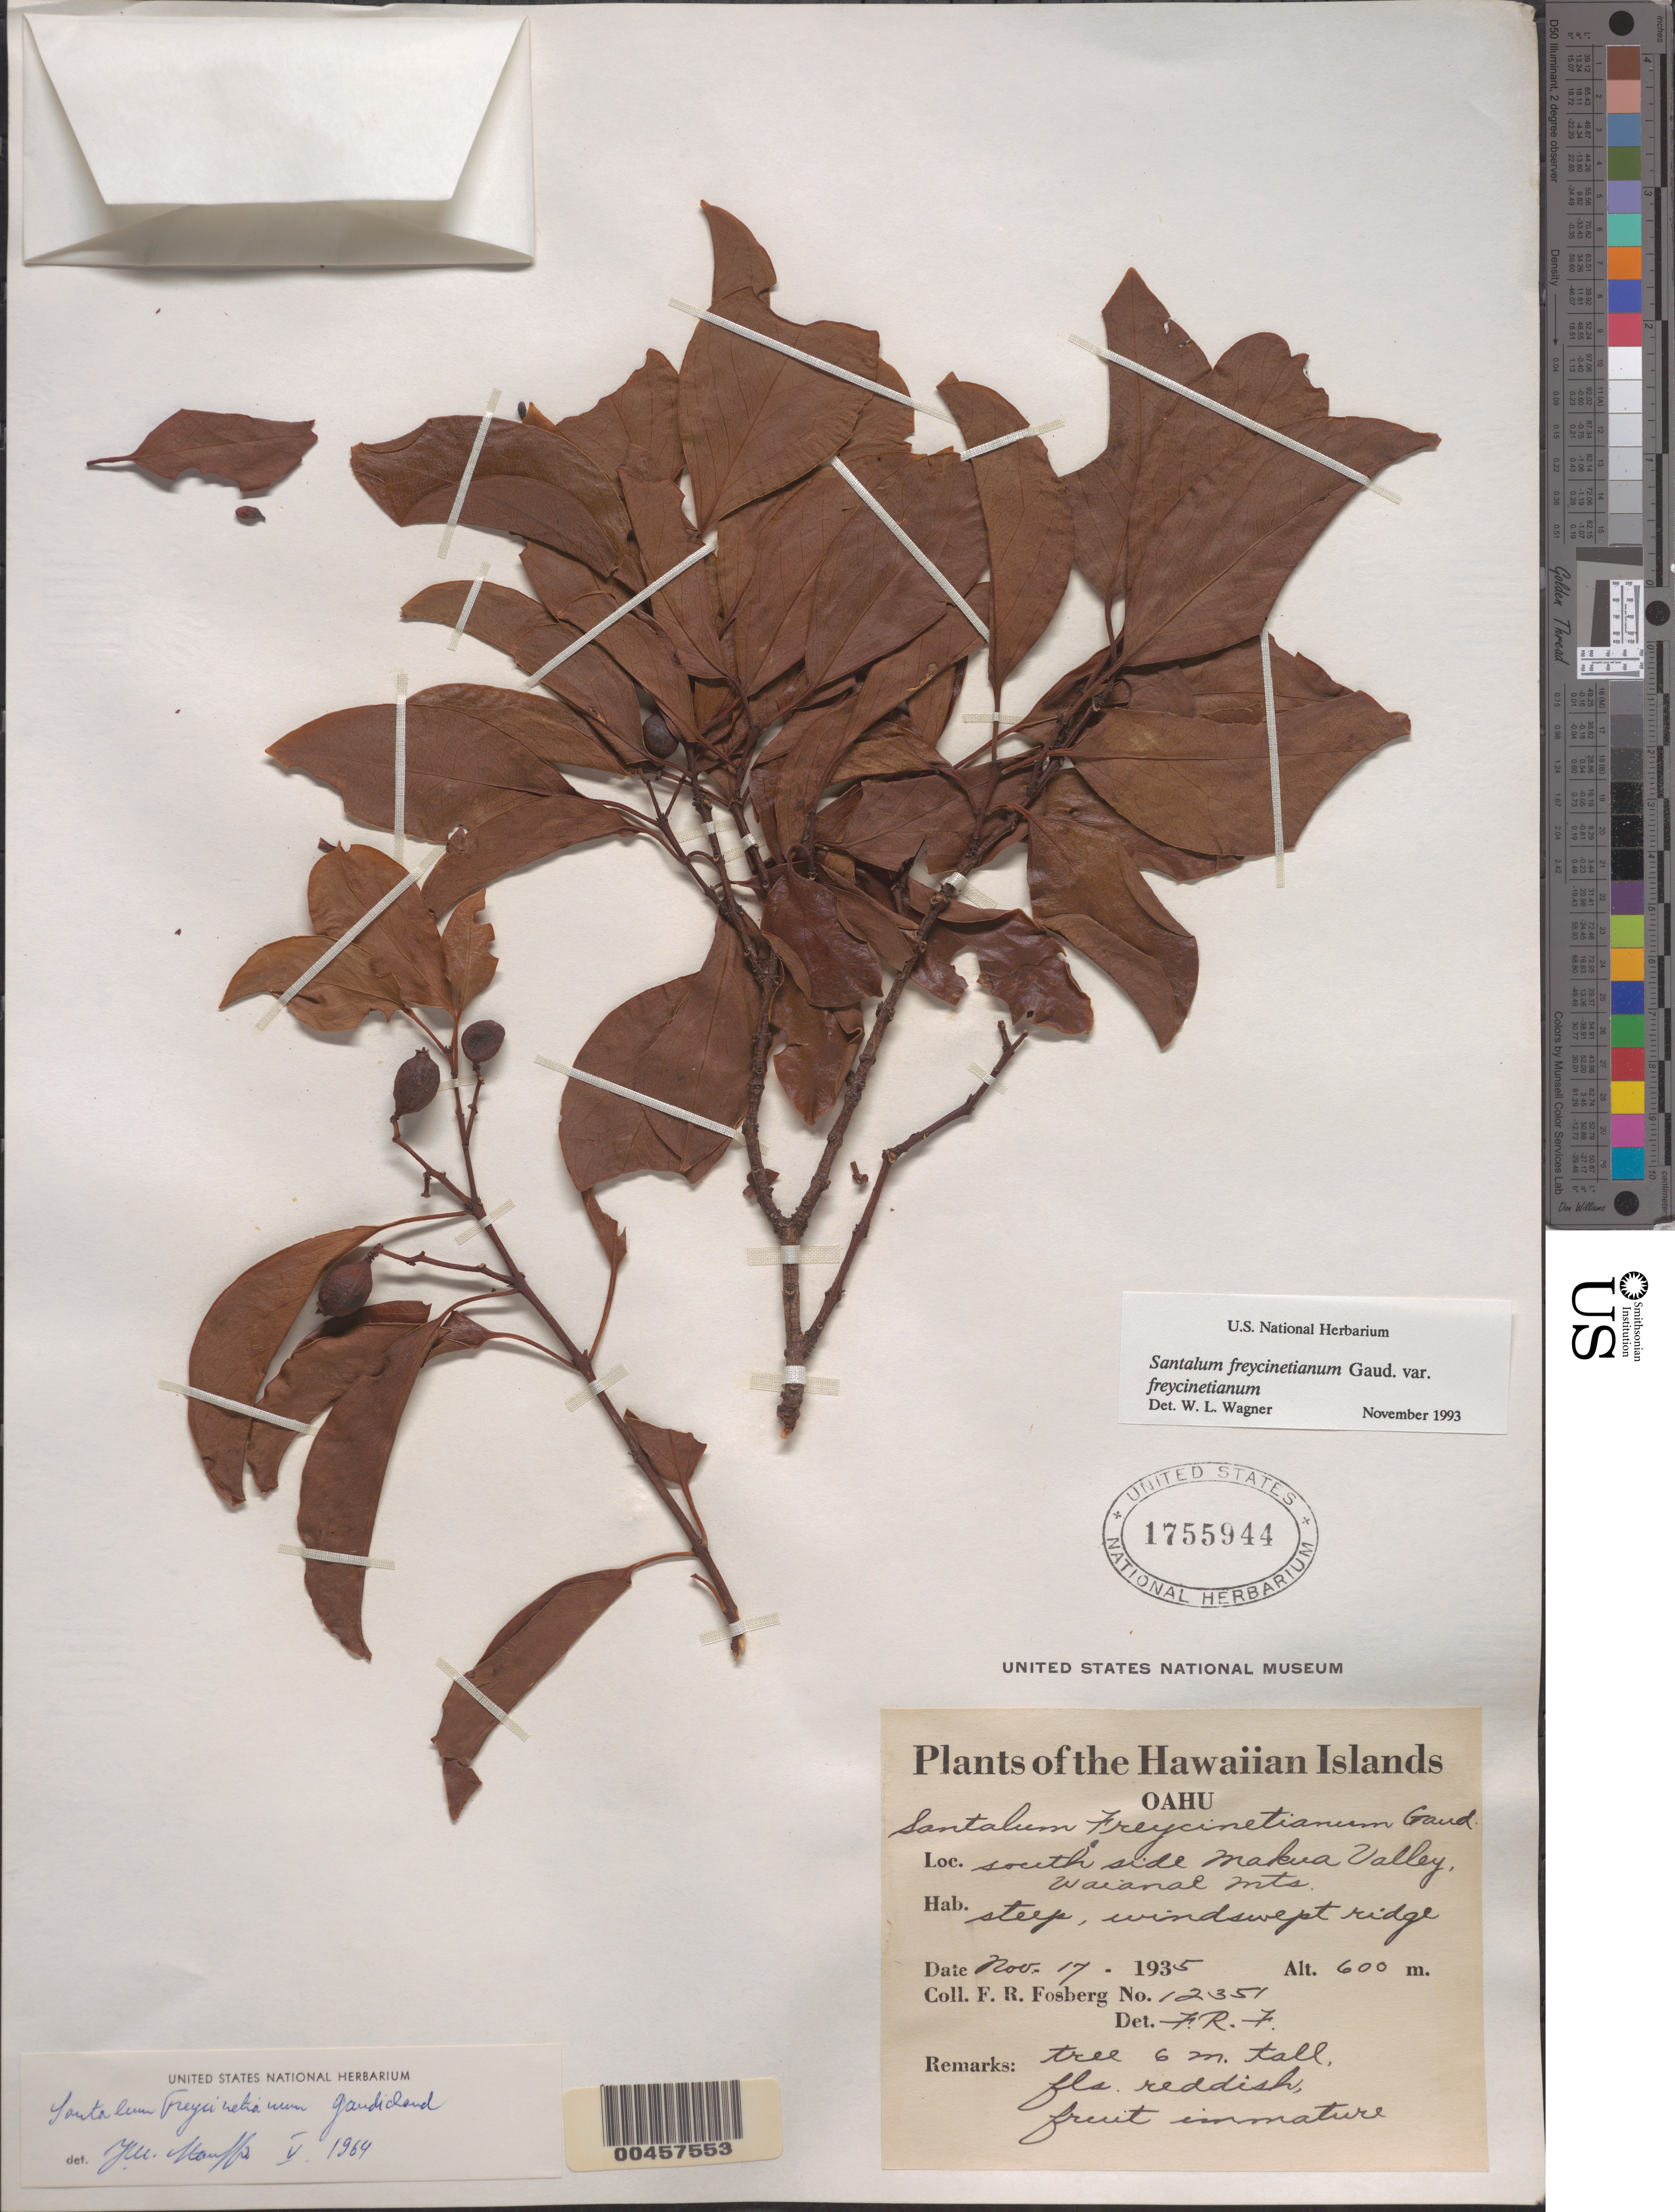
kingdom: Plantae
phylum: Tracheophyta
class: Magnoliopsida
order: Santalales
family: Santalaceae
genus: Santalum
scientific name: Santalum freycinetianum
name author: Gaudich.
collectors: F. R. Fosberg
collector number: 12351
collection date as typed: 17 Nov 1935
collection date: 1935-11-17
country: United States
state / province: Hawaii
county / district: Honolulu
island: Oahu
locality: S side Makua Valley, Waianae Mts.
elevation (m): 600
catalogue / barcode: US 1755944